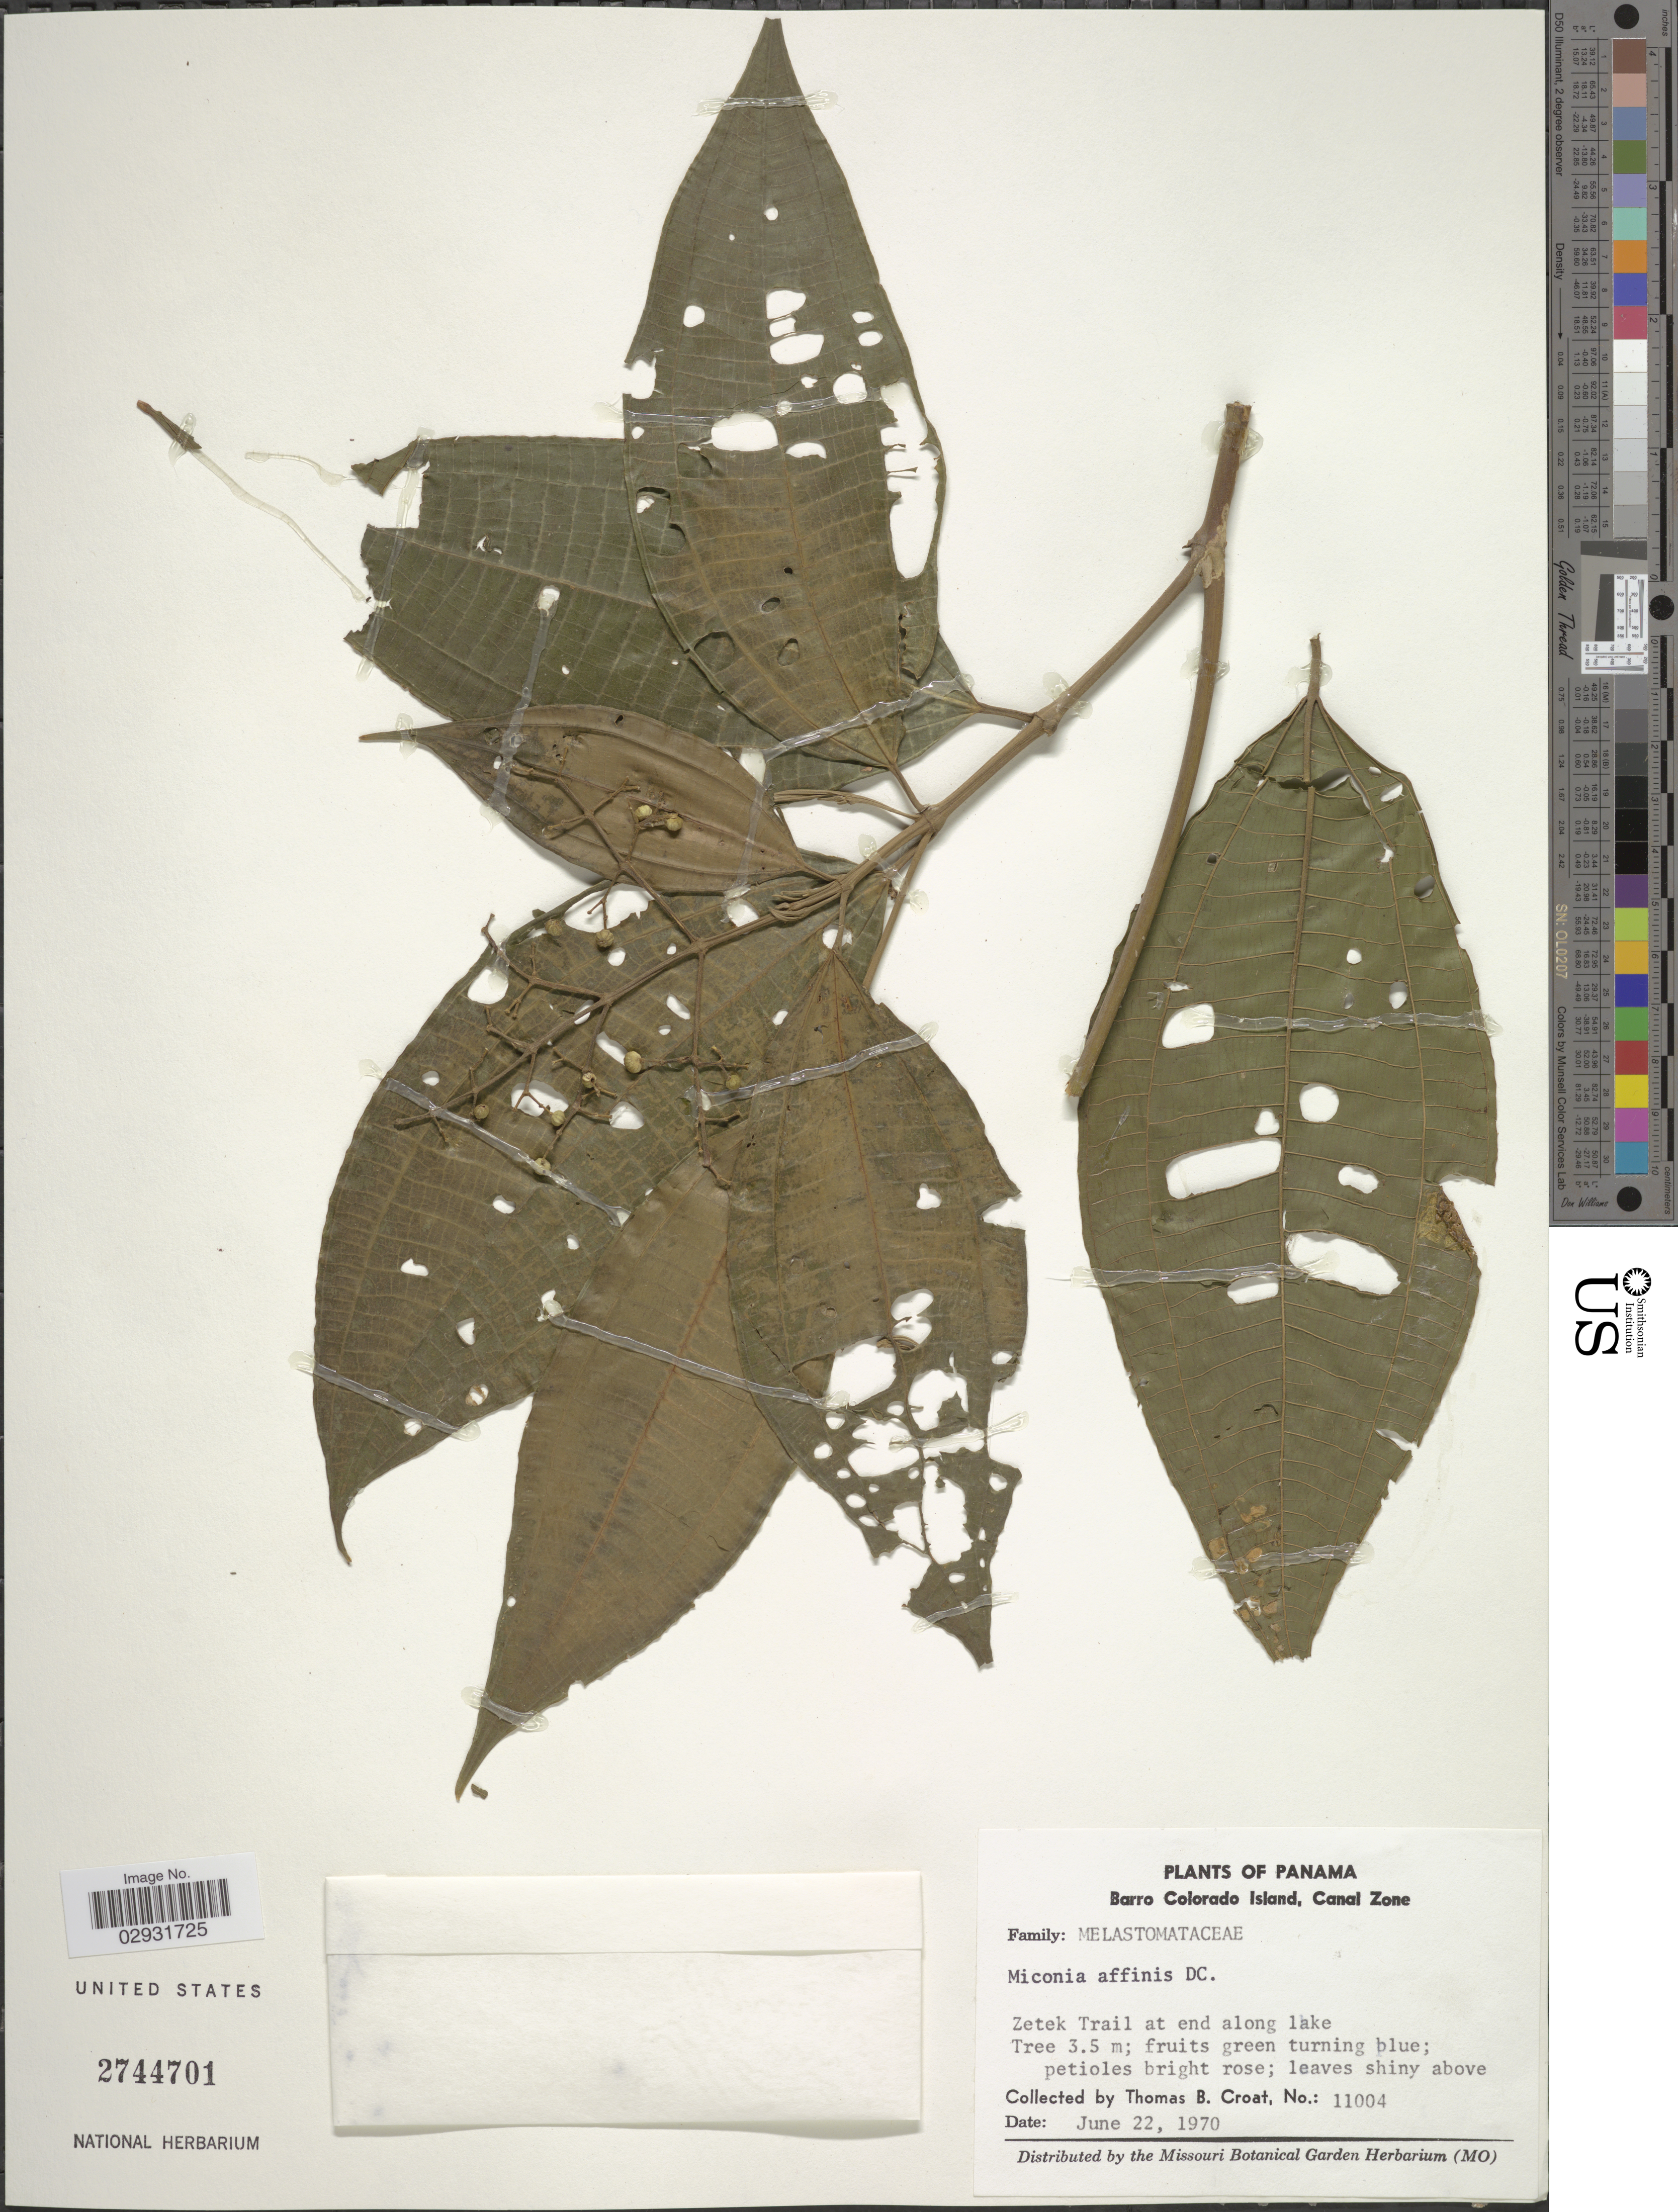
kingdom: Plantae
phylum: Tracheophyta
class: Magnoliopsida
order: Myrtales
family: Melastomataceae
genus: Miconia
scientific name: Miconia affinis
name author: DC.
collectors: T. B. Croat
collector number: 11004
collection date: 1970-06-22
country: Panama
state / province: Panamá Oeste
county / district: Canal Zone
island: Barro Colorado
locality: Barro Colorado Island, Canal Zone. Zetek Trail at end along lake.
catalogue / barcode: US 2744701